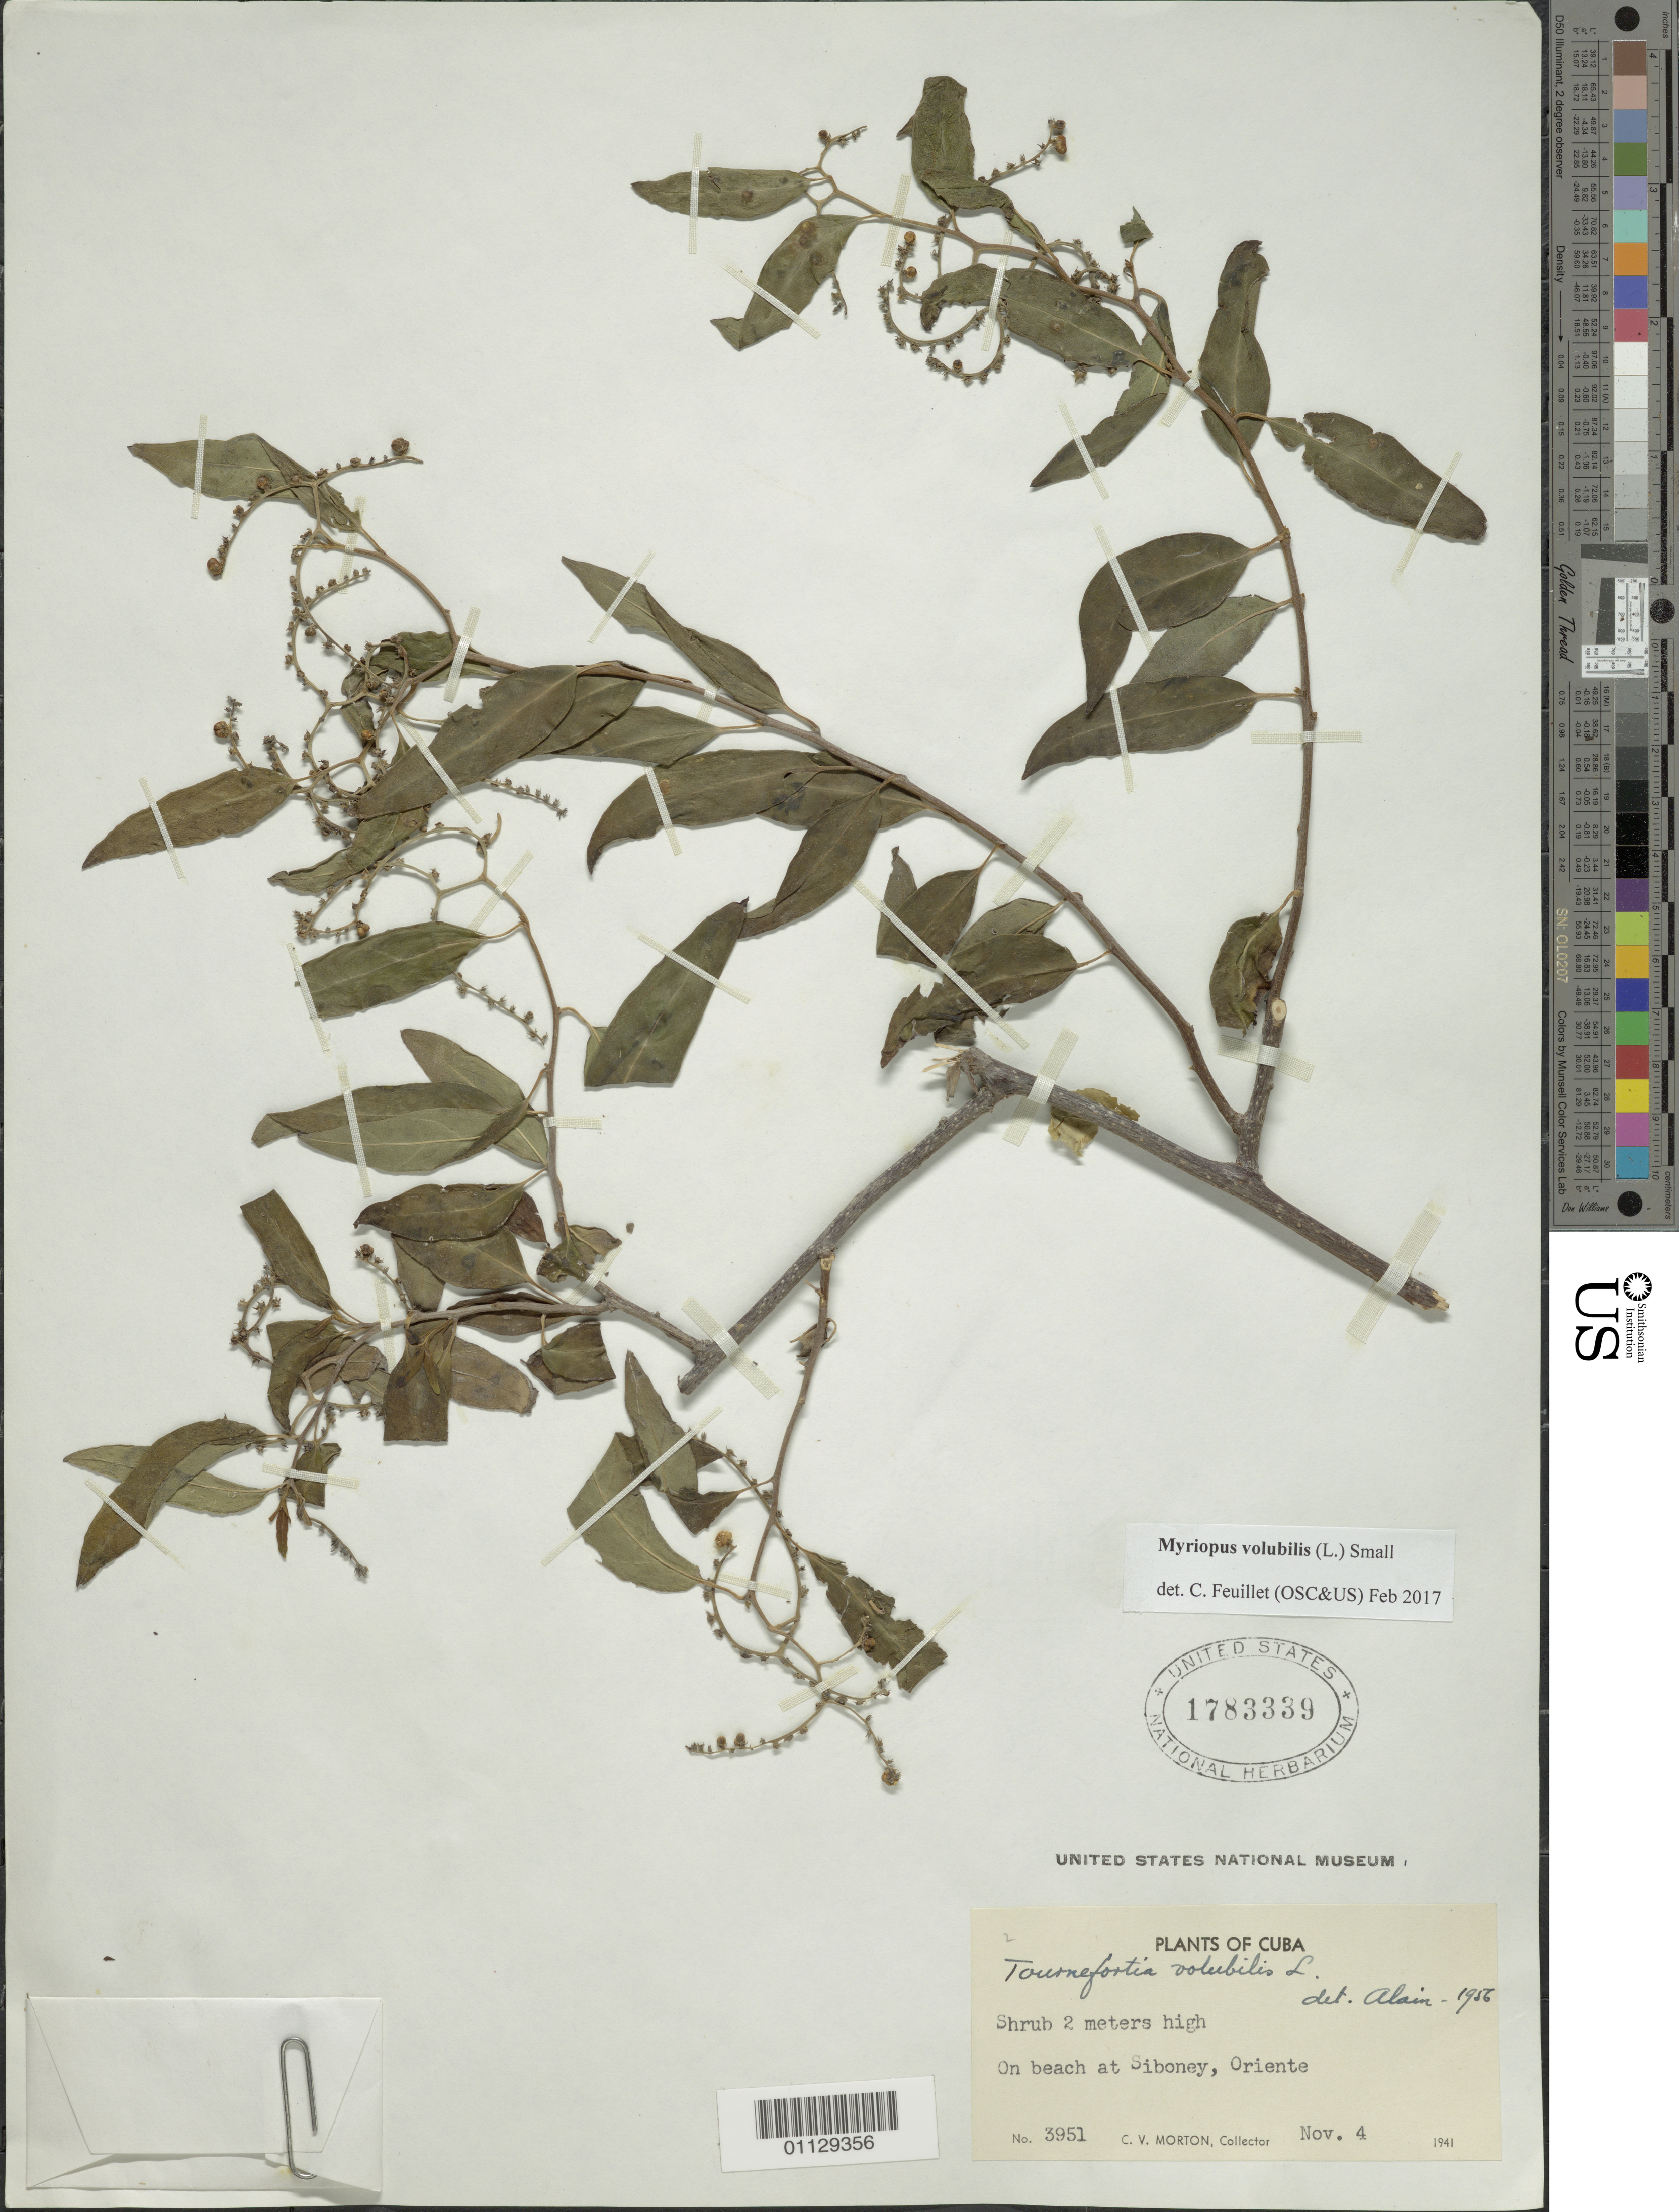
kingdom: Plantae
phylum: Tracheophyta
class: Magnoliopsida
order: Boraginales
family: Heliotropiaceae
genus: Myriopus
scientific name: Myriopus volubilis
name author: (L.) Small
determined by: Feuillet, C.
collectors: C. V. Morton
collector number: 3951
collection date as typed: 04 Oct 1941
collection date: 1941-10-04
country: Cuba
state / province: Oriente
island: Cuba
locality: Siboney, Oriente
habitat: On beach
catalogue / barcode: US 1783339